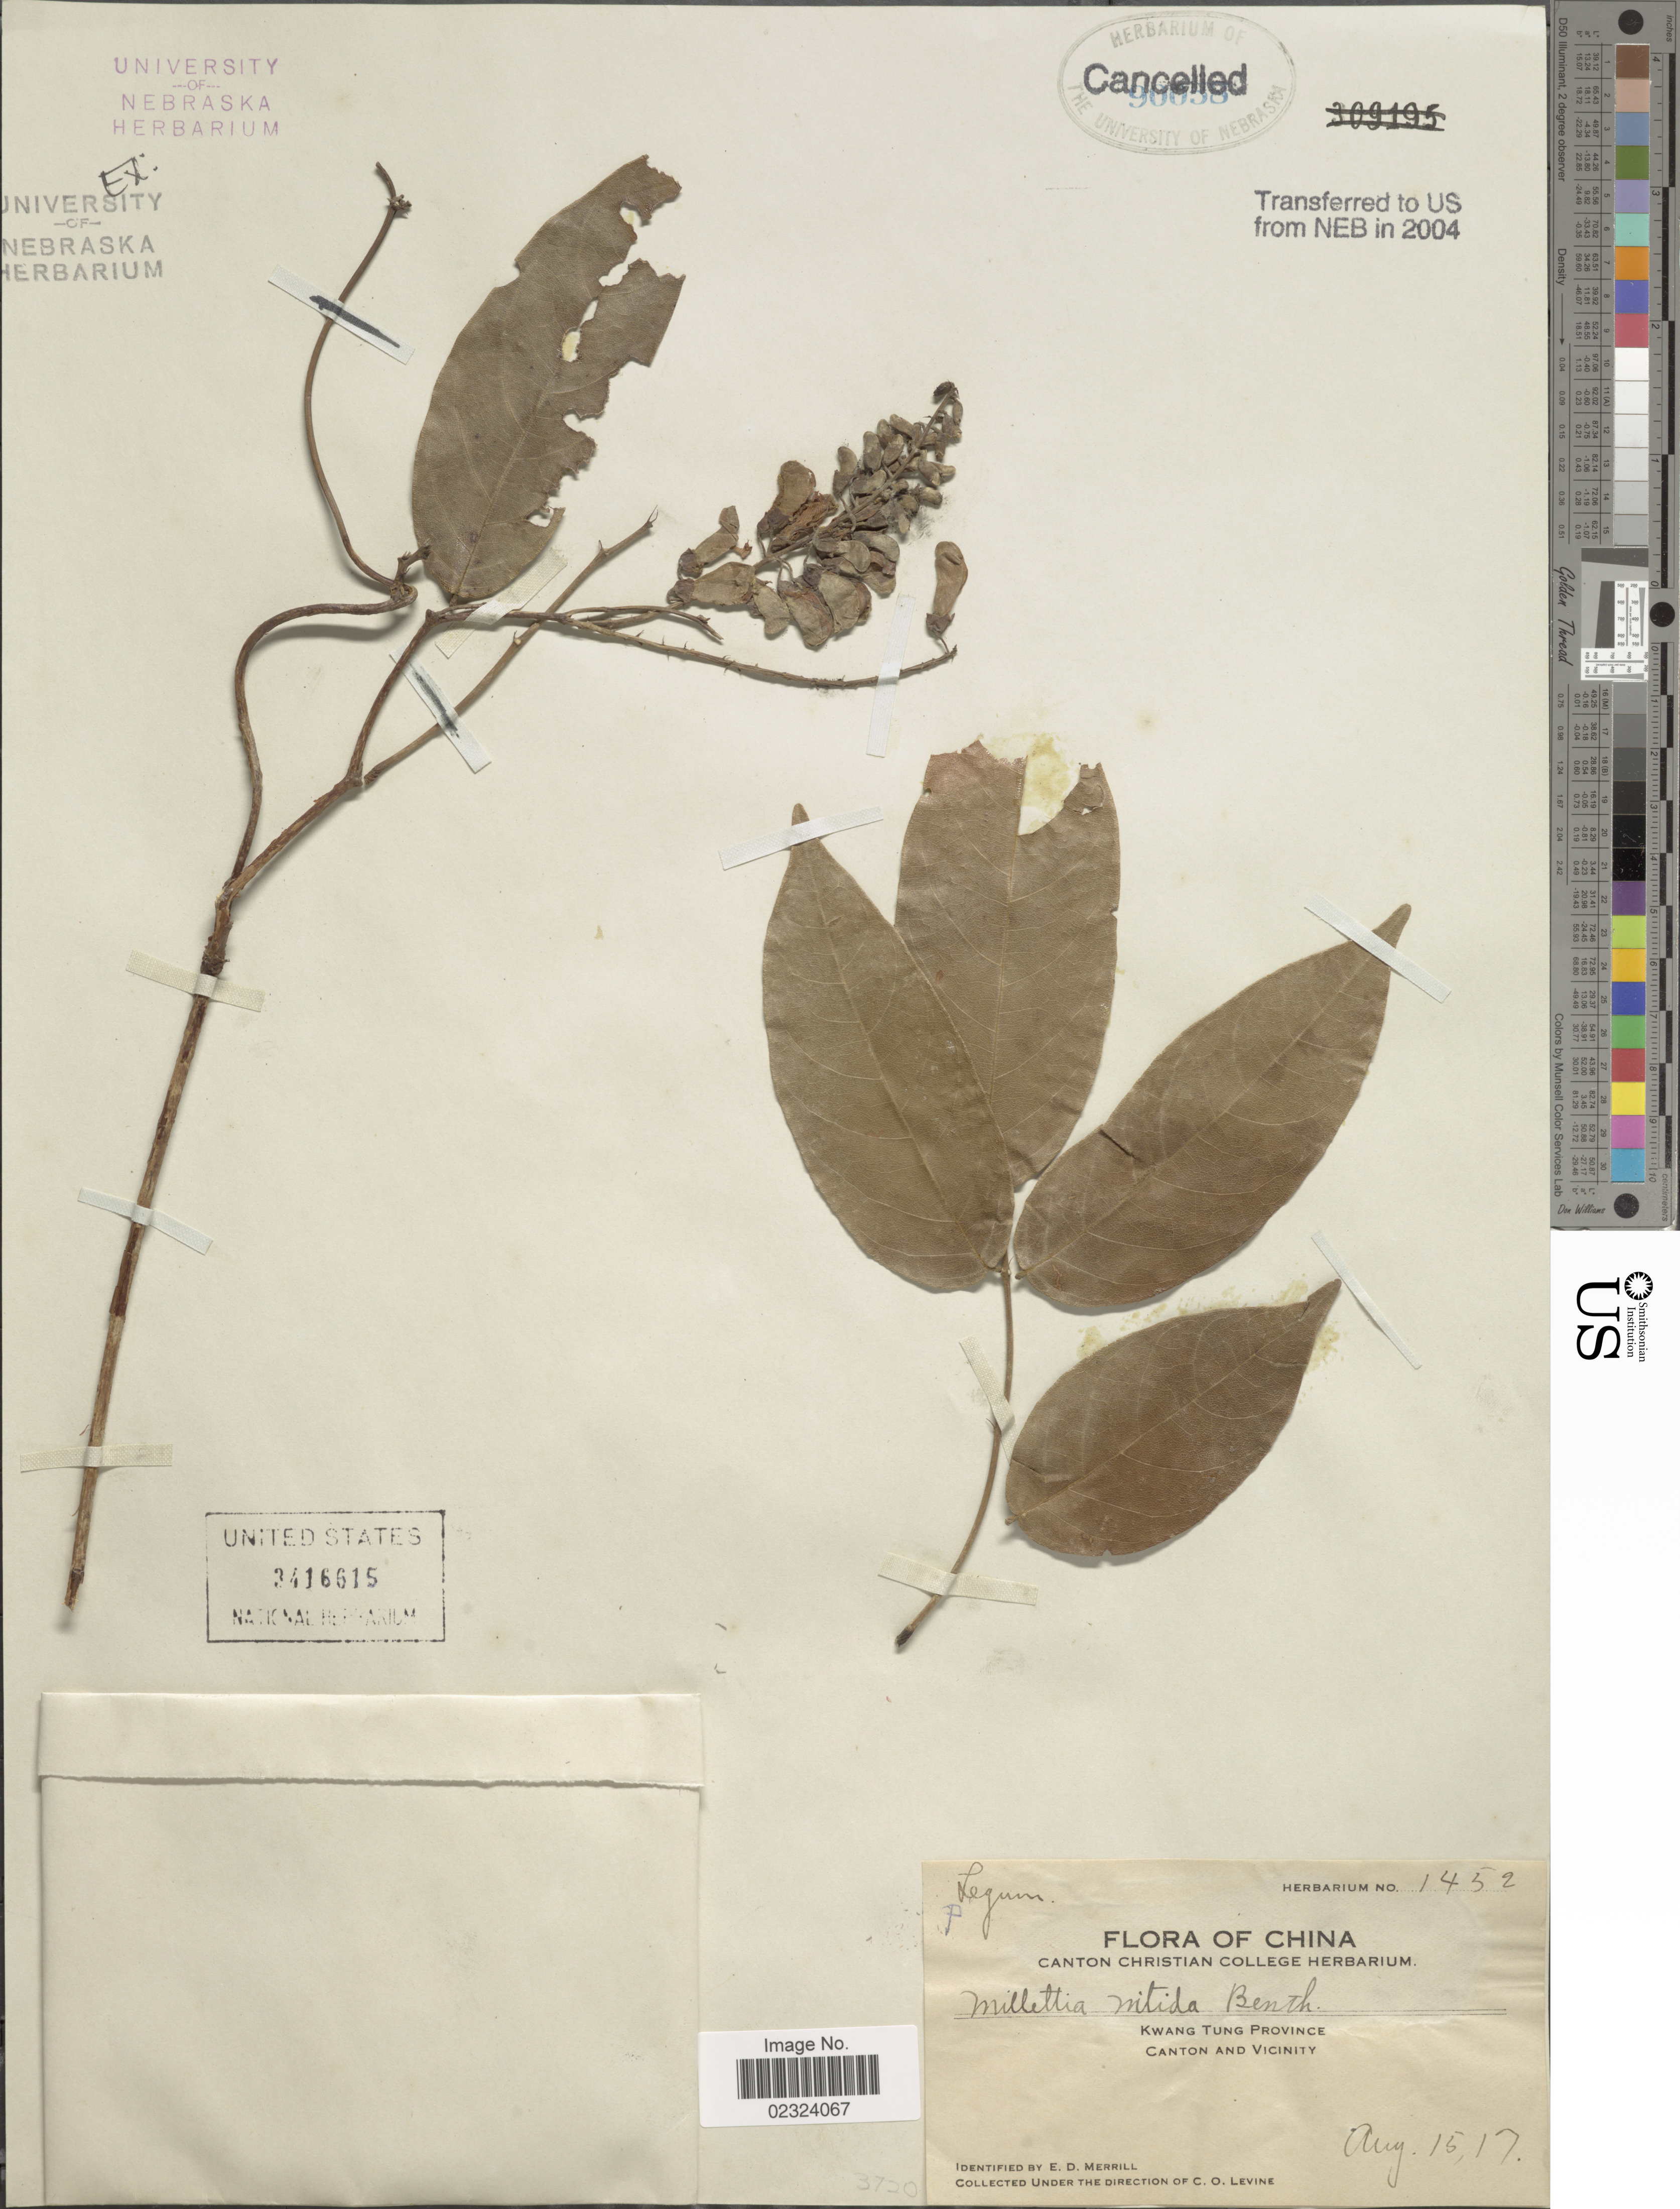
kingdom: Plantae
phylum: Tracheophyta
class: Magnoliopsida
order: Fabales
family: Fabaceae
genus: Millettia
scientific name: Millettia nitida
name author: Benth.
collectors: C. O. Levine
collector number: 1452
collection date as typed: Transcribed d/m/y: 15/8/17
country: China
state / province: Guangdong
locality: Kwang Tung Province. Canton and Vicinity.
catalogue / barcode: US 3416615